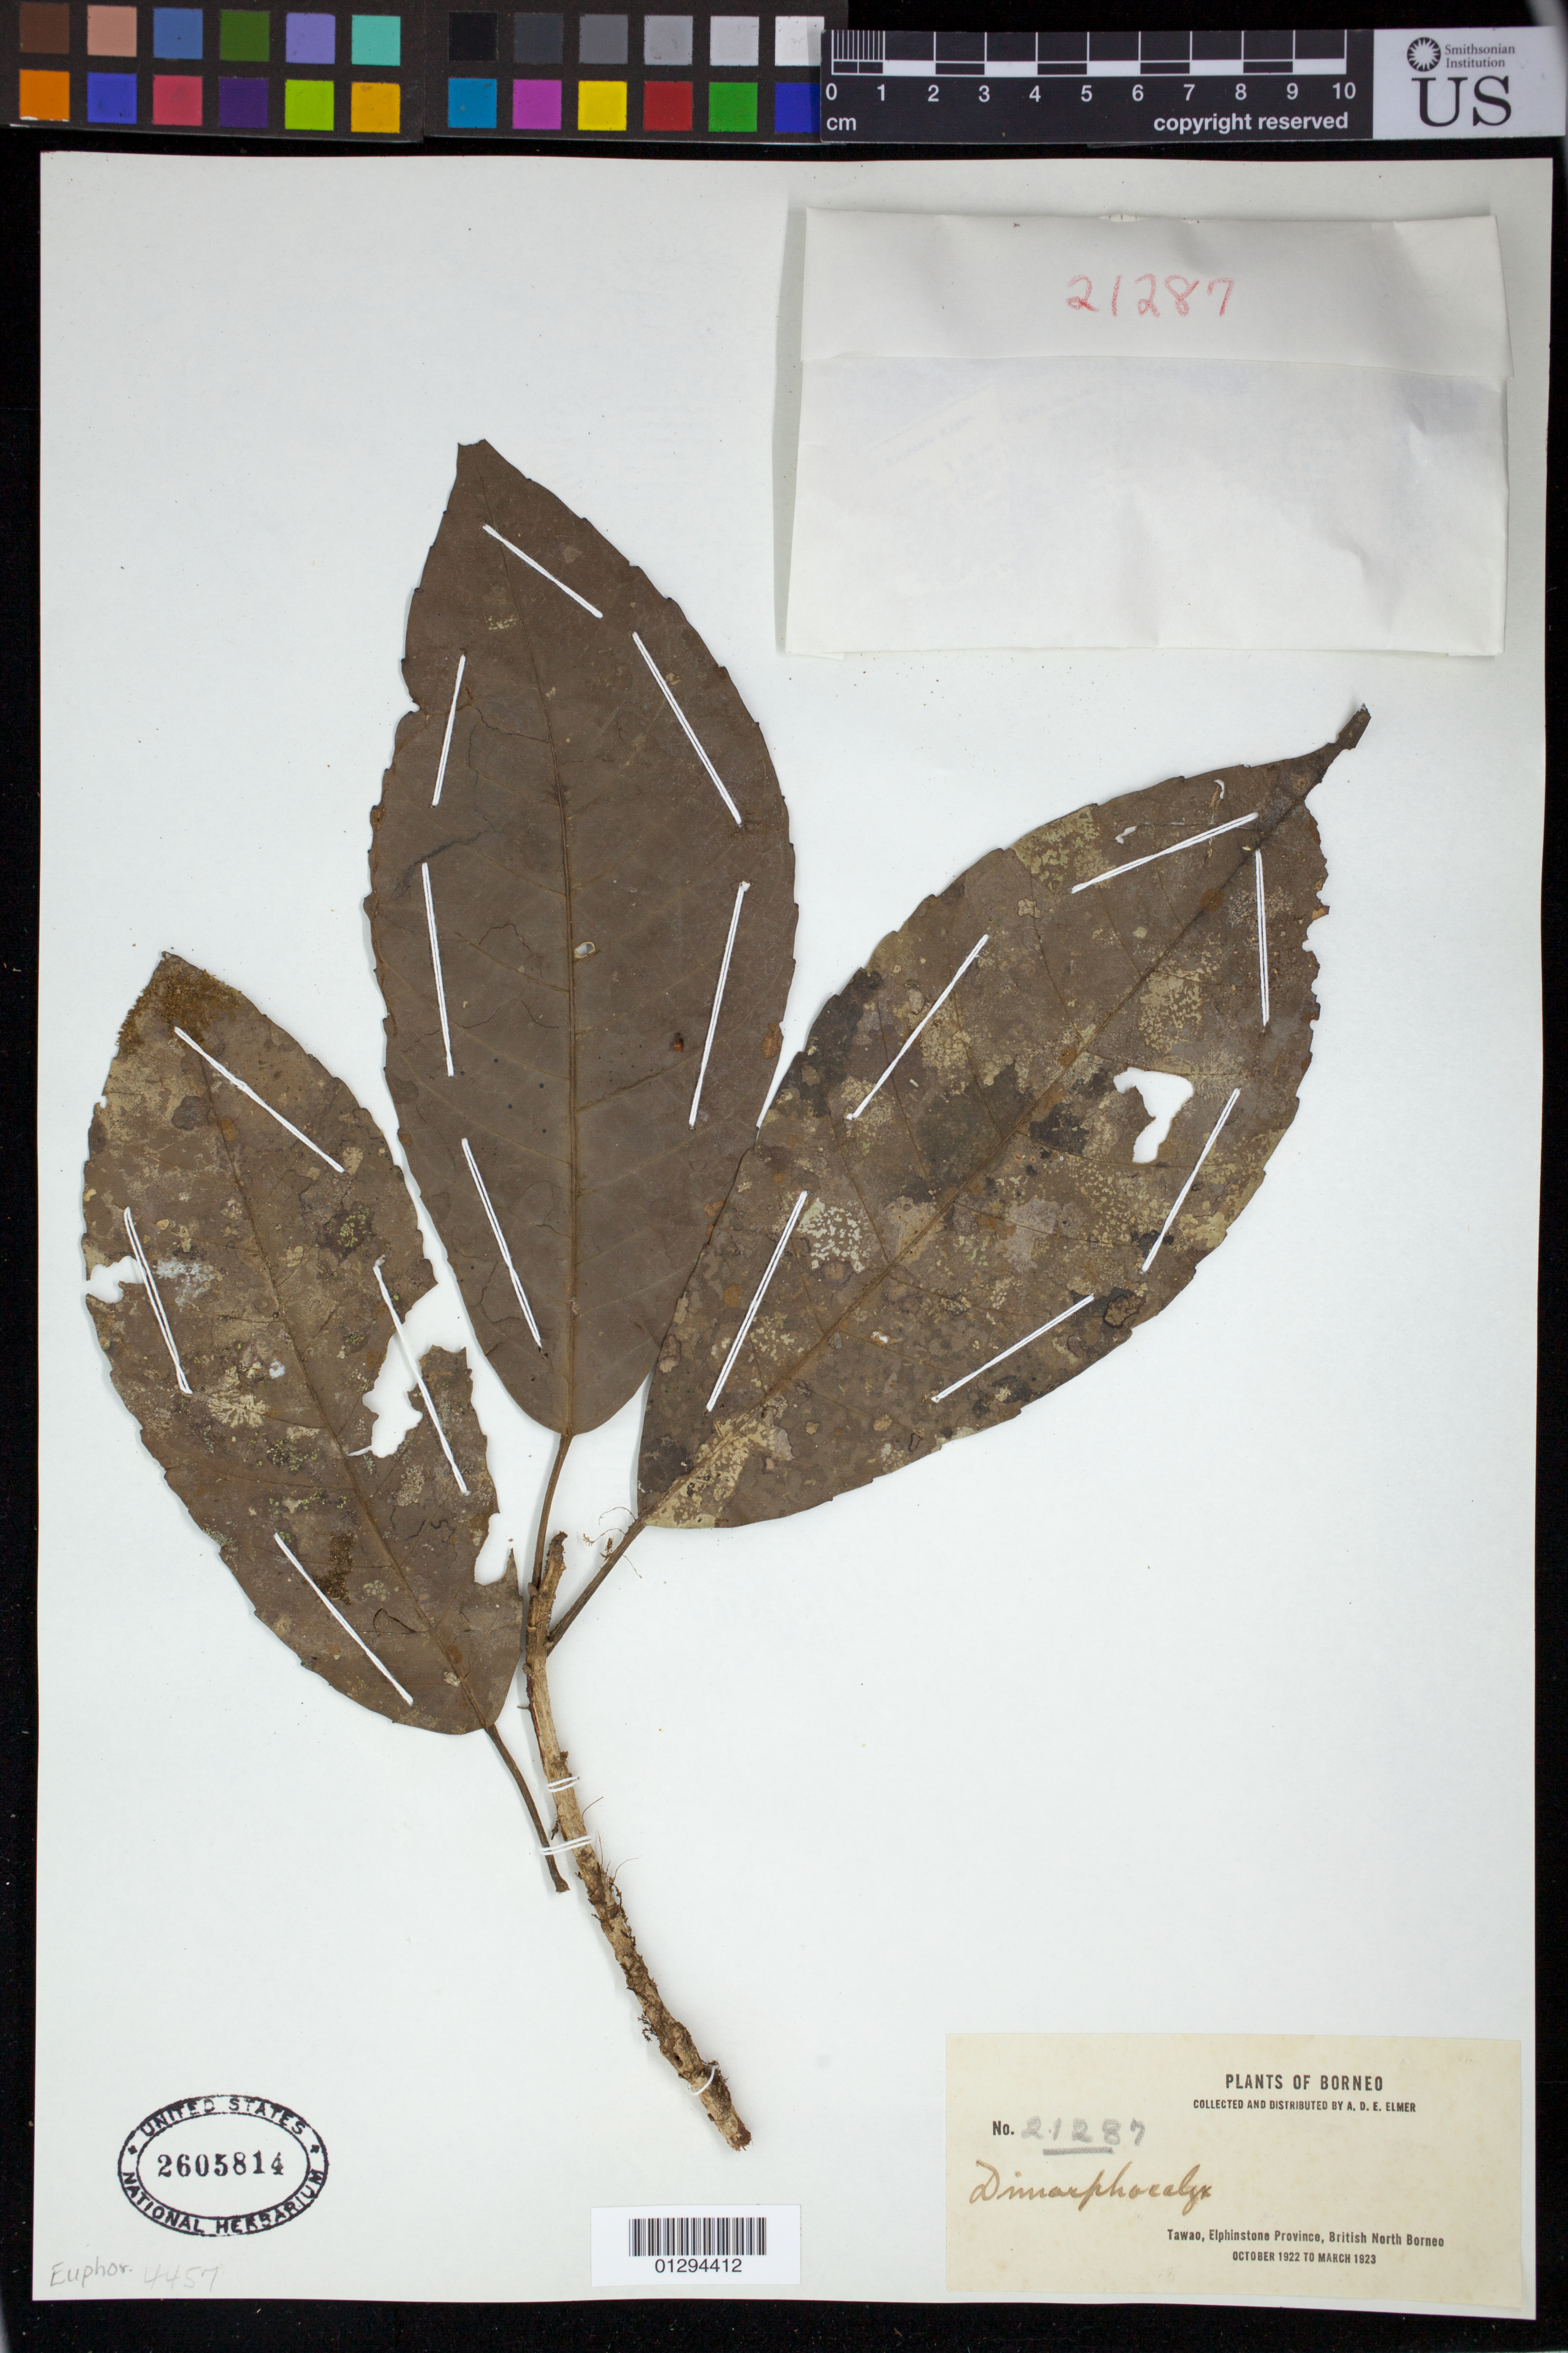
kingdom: Plantae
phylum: Tracheophyta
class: Magnoliopsida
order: Malpighiales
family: Euphorbiaceae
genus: Dimorphocalyx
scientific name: Dimorphocalyx sp.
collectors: A. D. E. Elmer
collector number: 21287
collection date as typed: Oct 1922 to -- Mar 1923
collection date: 1922-10/1923-03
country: Malaysia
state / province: Sabah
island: Borneo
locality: Tawao, Elphinstone Province, British North Borneo.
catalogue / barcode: US 2605814